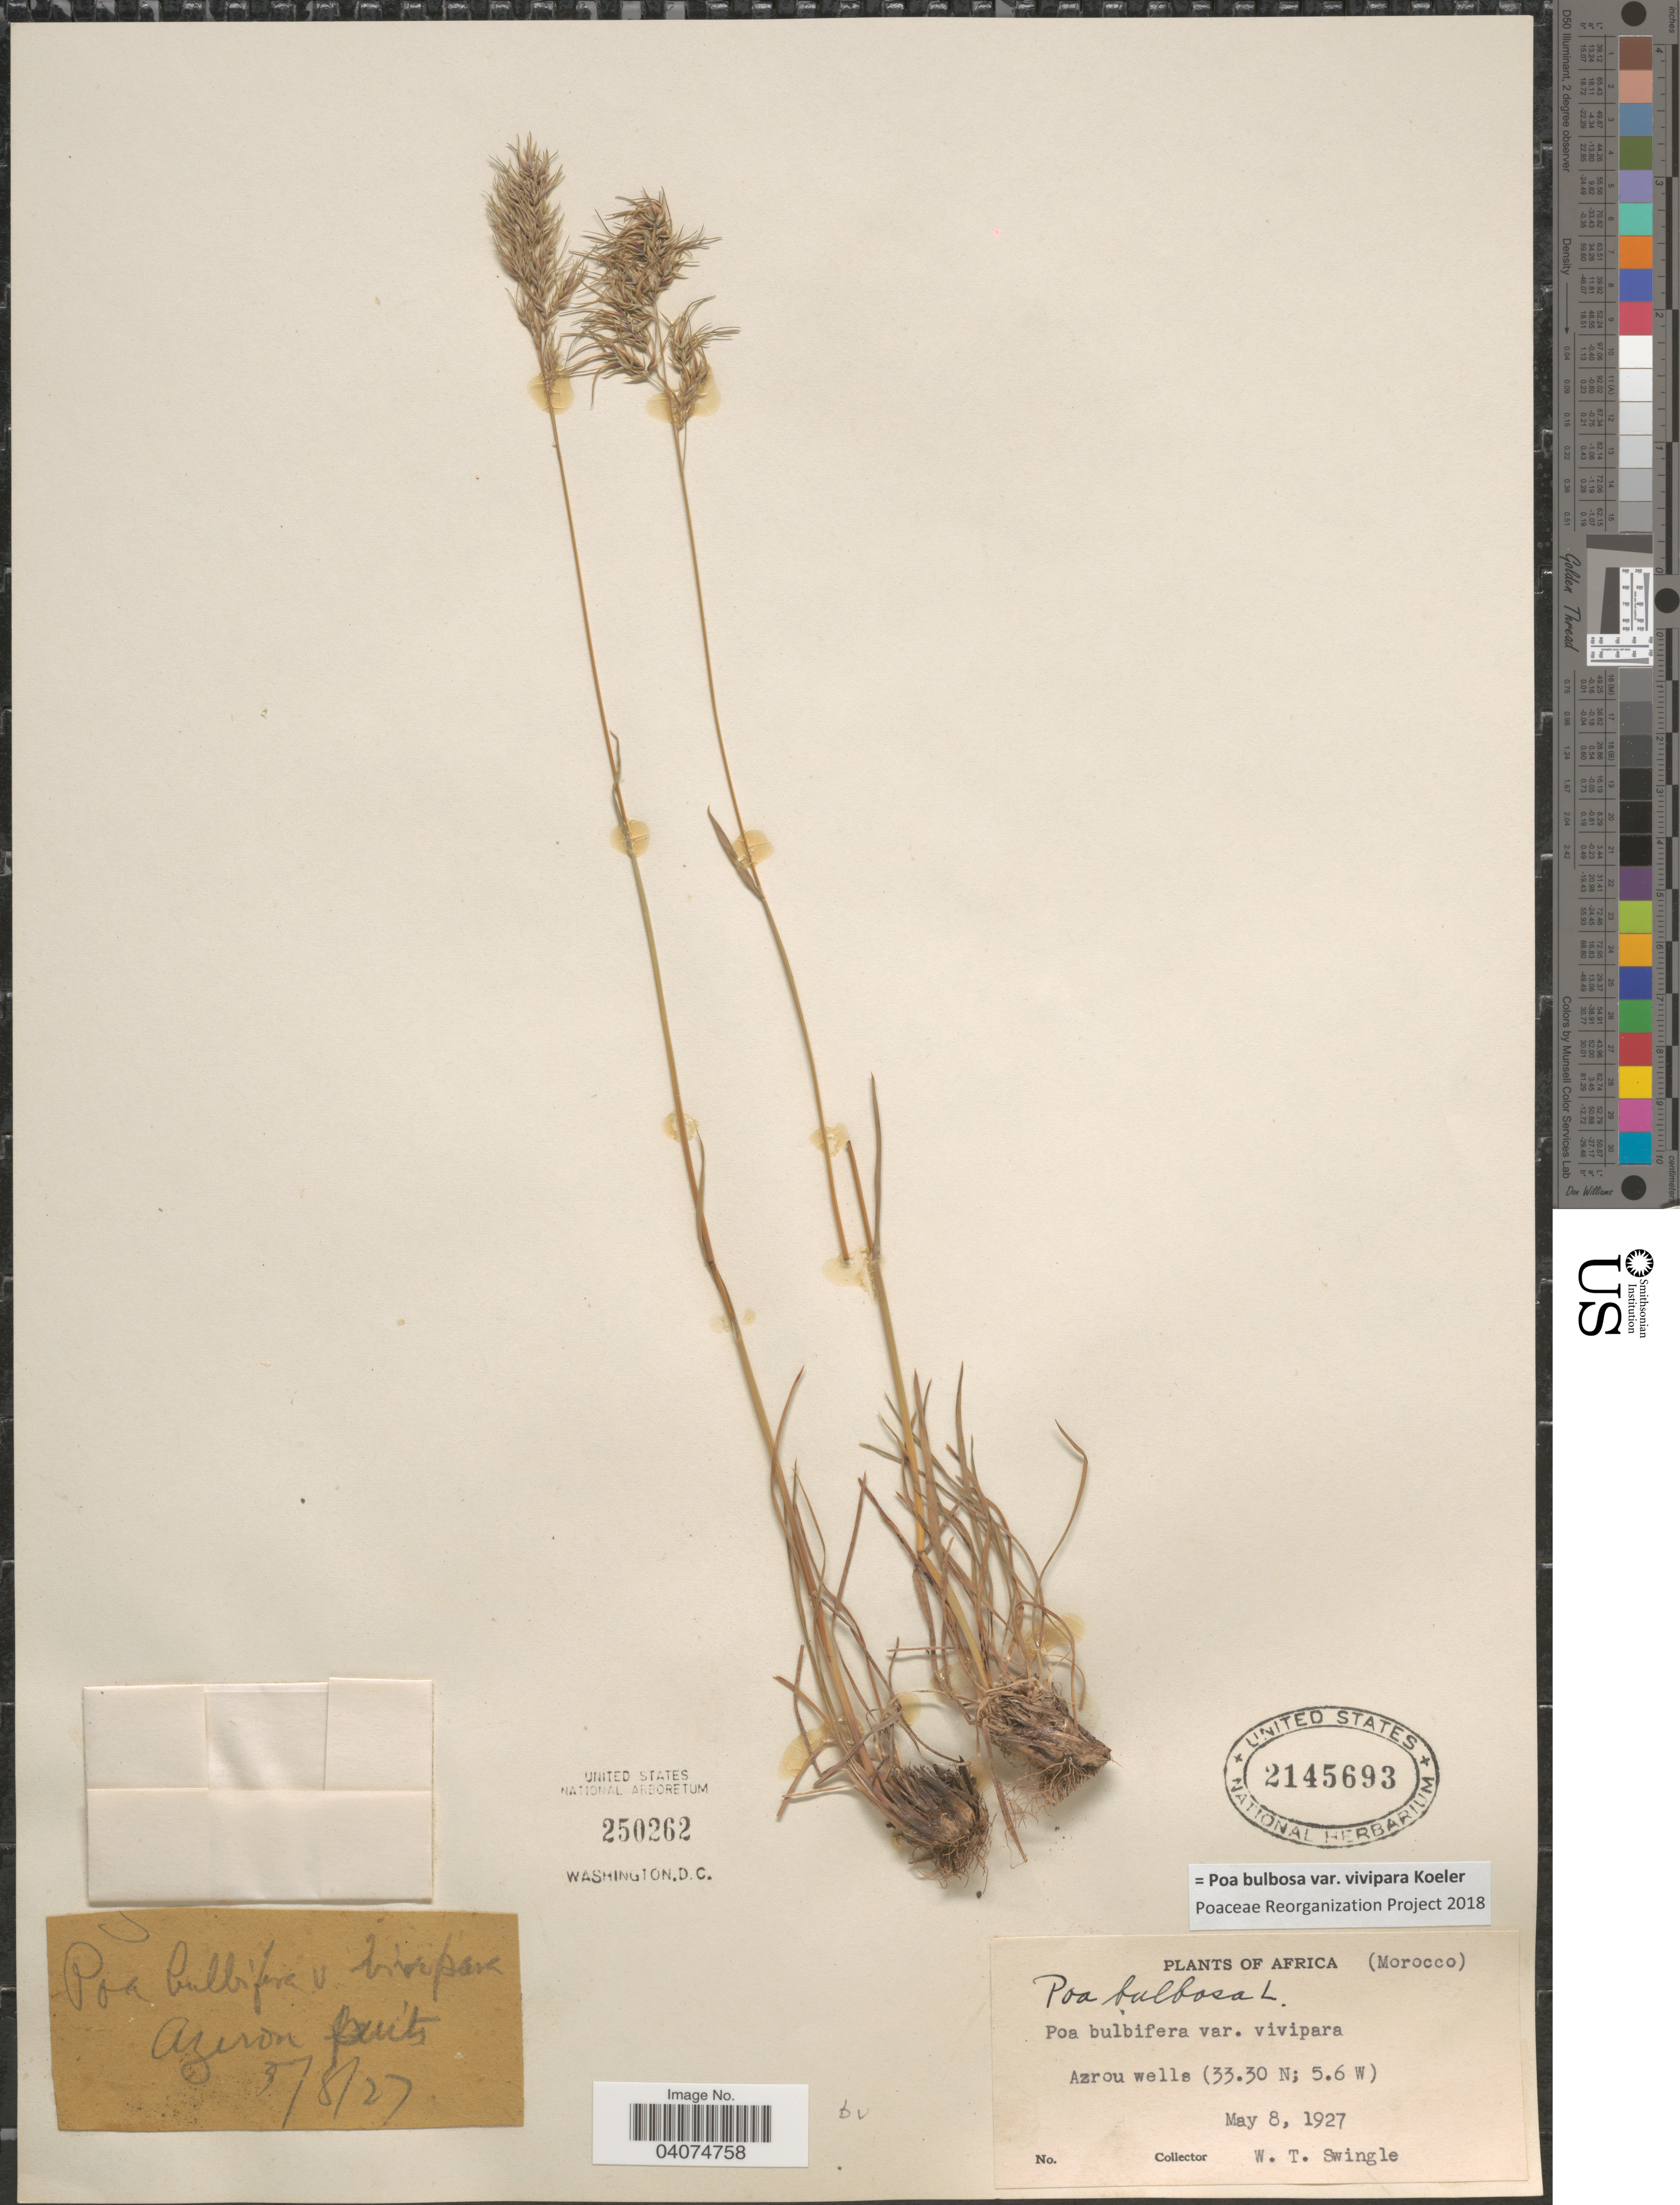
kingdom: Plantae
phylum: Tracheophyta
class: Liliopsida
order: Poales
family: Poaceae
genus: Poa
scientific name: Poa bulbosa subsp. bulbosa var. vivipara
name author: Koeler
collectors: W. T. Swingle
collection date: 1927-05-08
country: Morocco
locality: Azrou wells.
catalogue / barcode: US 2145693